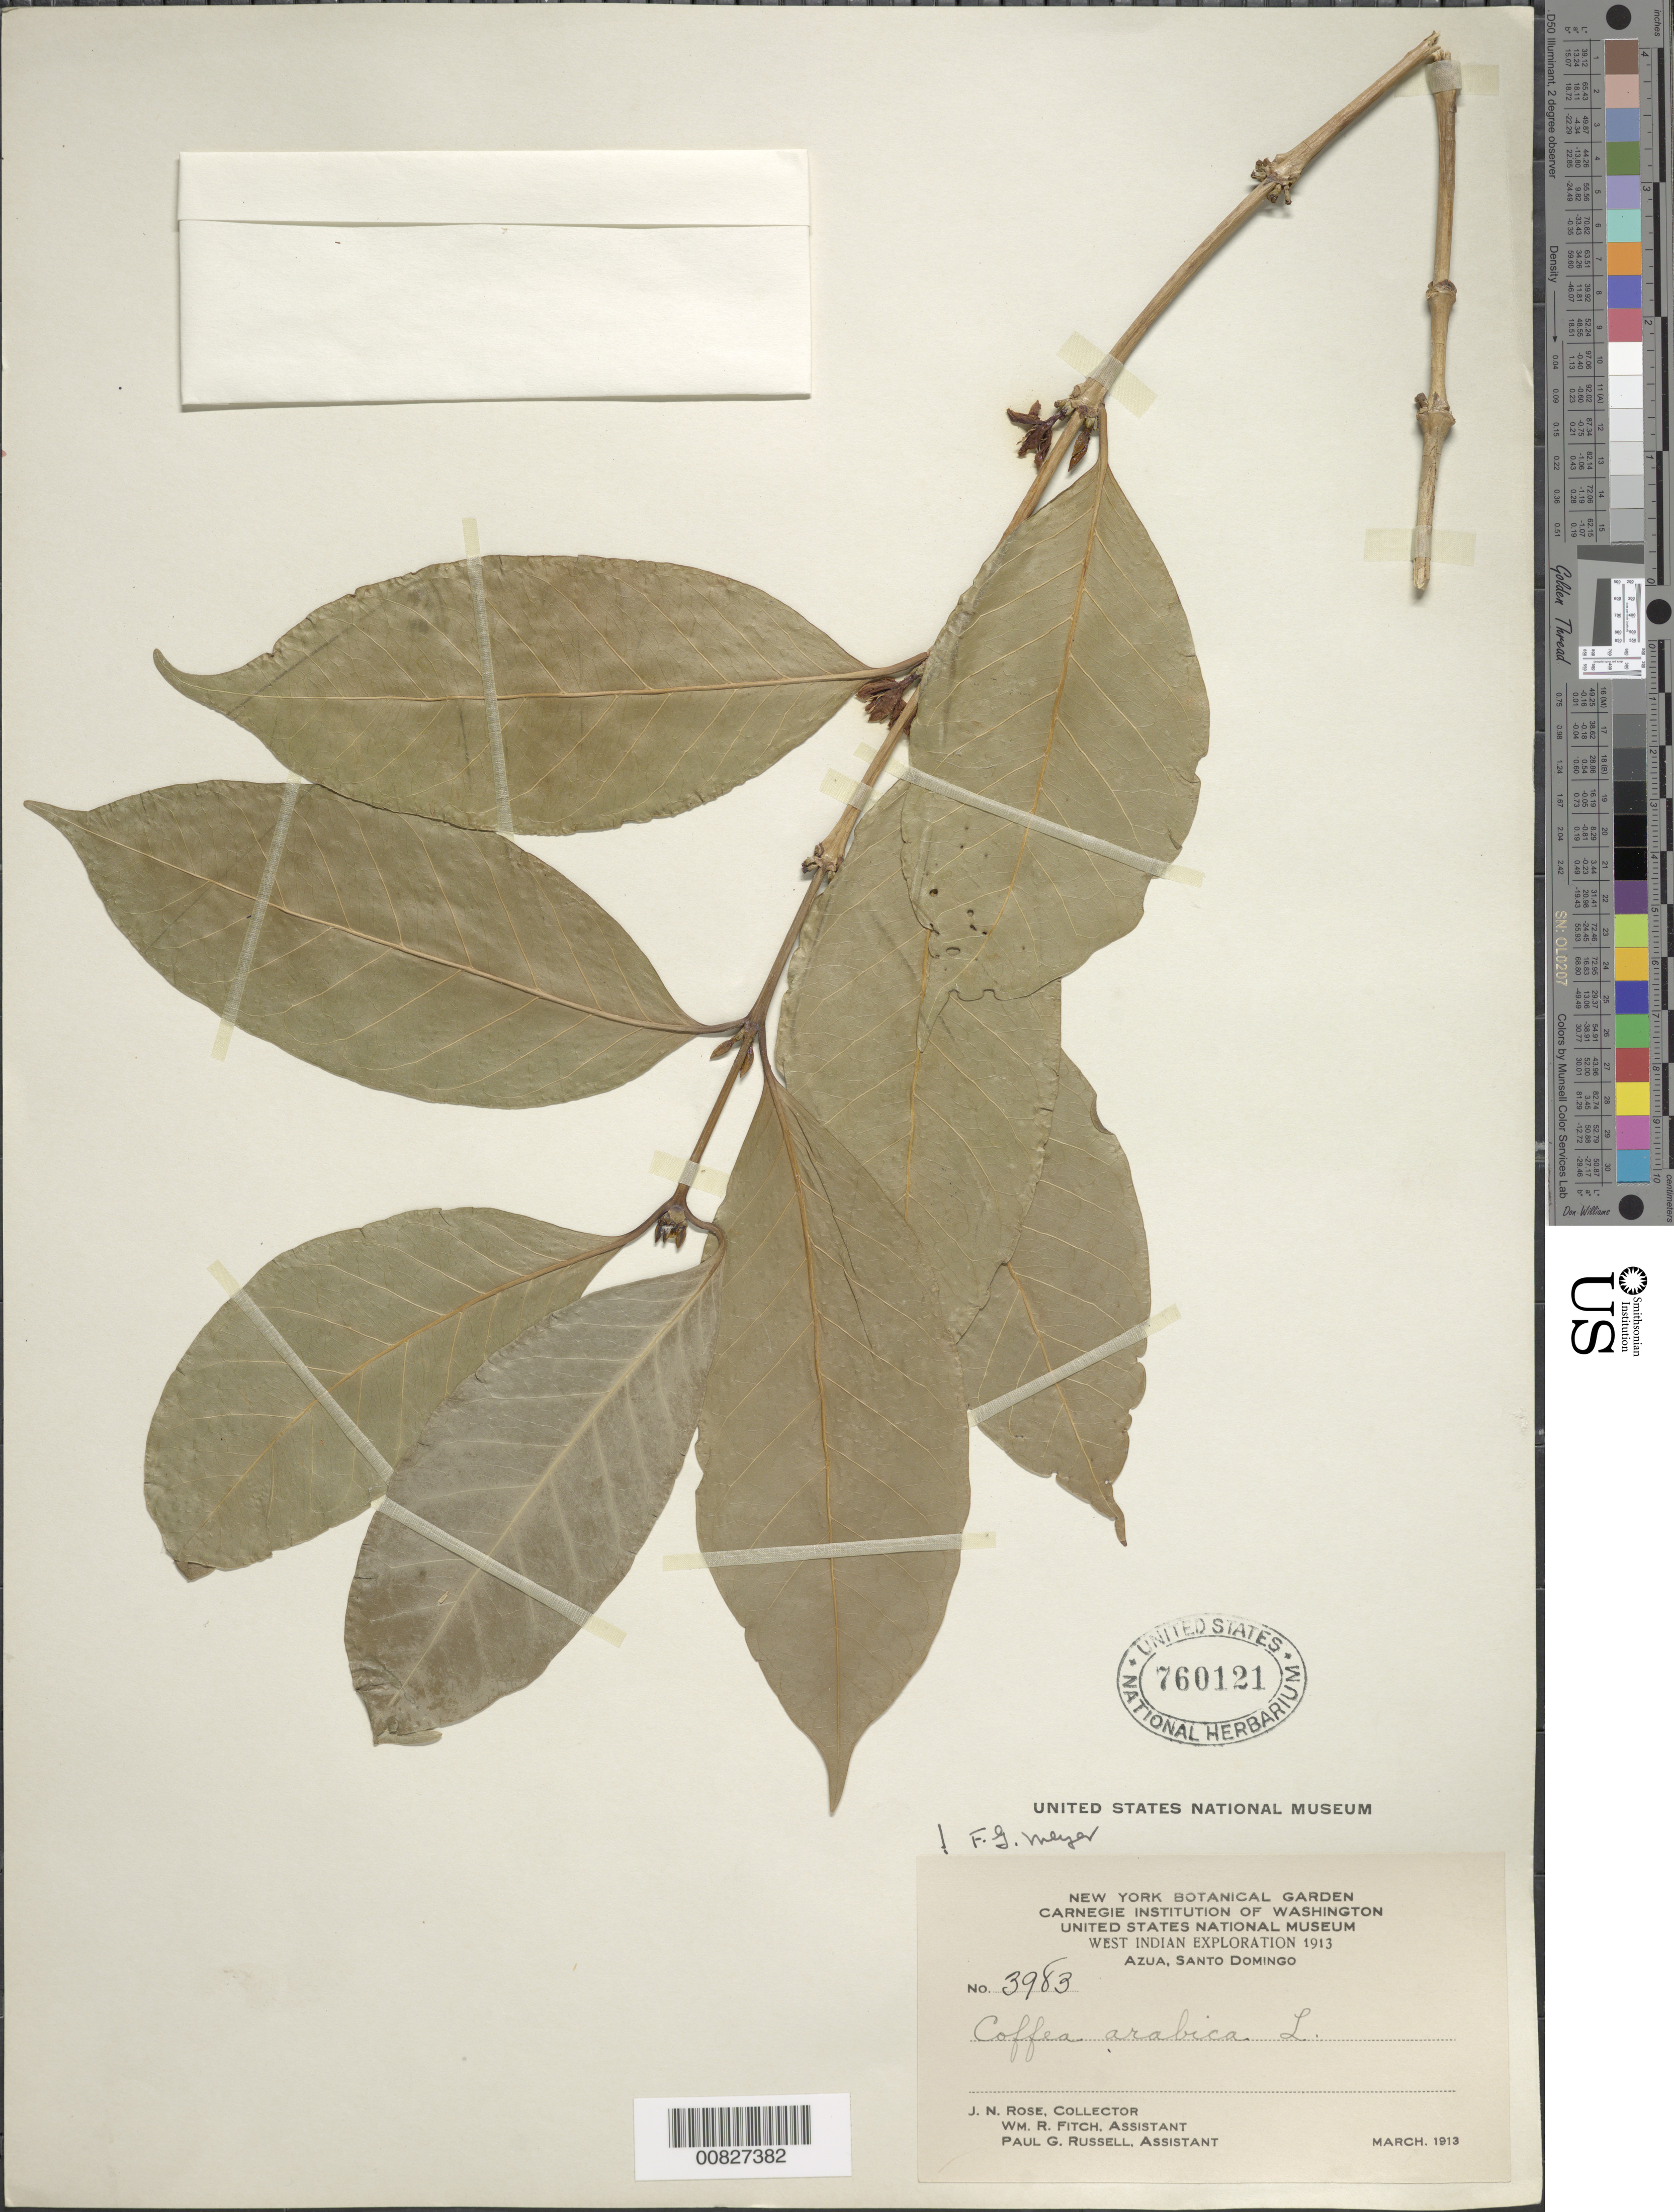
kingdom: Plantae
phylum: Tracheophyta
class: Magnoliopsida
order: Gentianales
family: Rubiaceae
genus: Coffea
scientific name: Coffea arabica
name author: L.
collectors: J. N. Rose, W. R. Fitch & P. G. Russell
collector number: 3983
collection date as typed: Mar 1913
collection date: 1913-03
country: Dominican Republic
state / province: Azua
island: Hispaniola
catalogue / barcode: US 760121